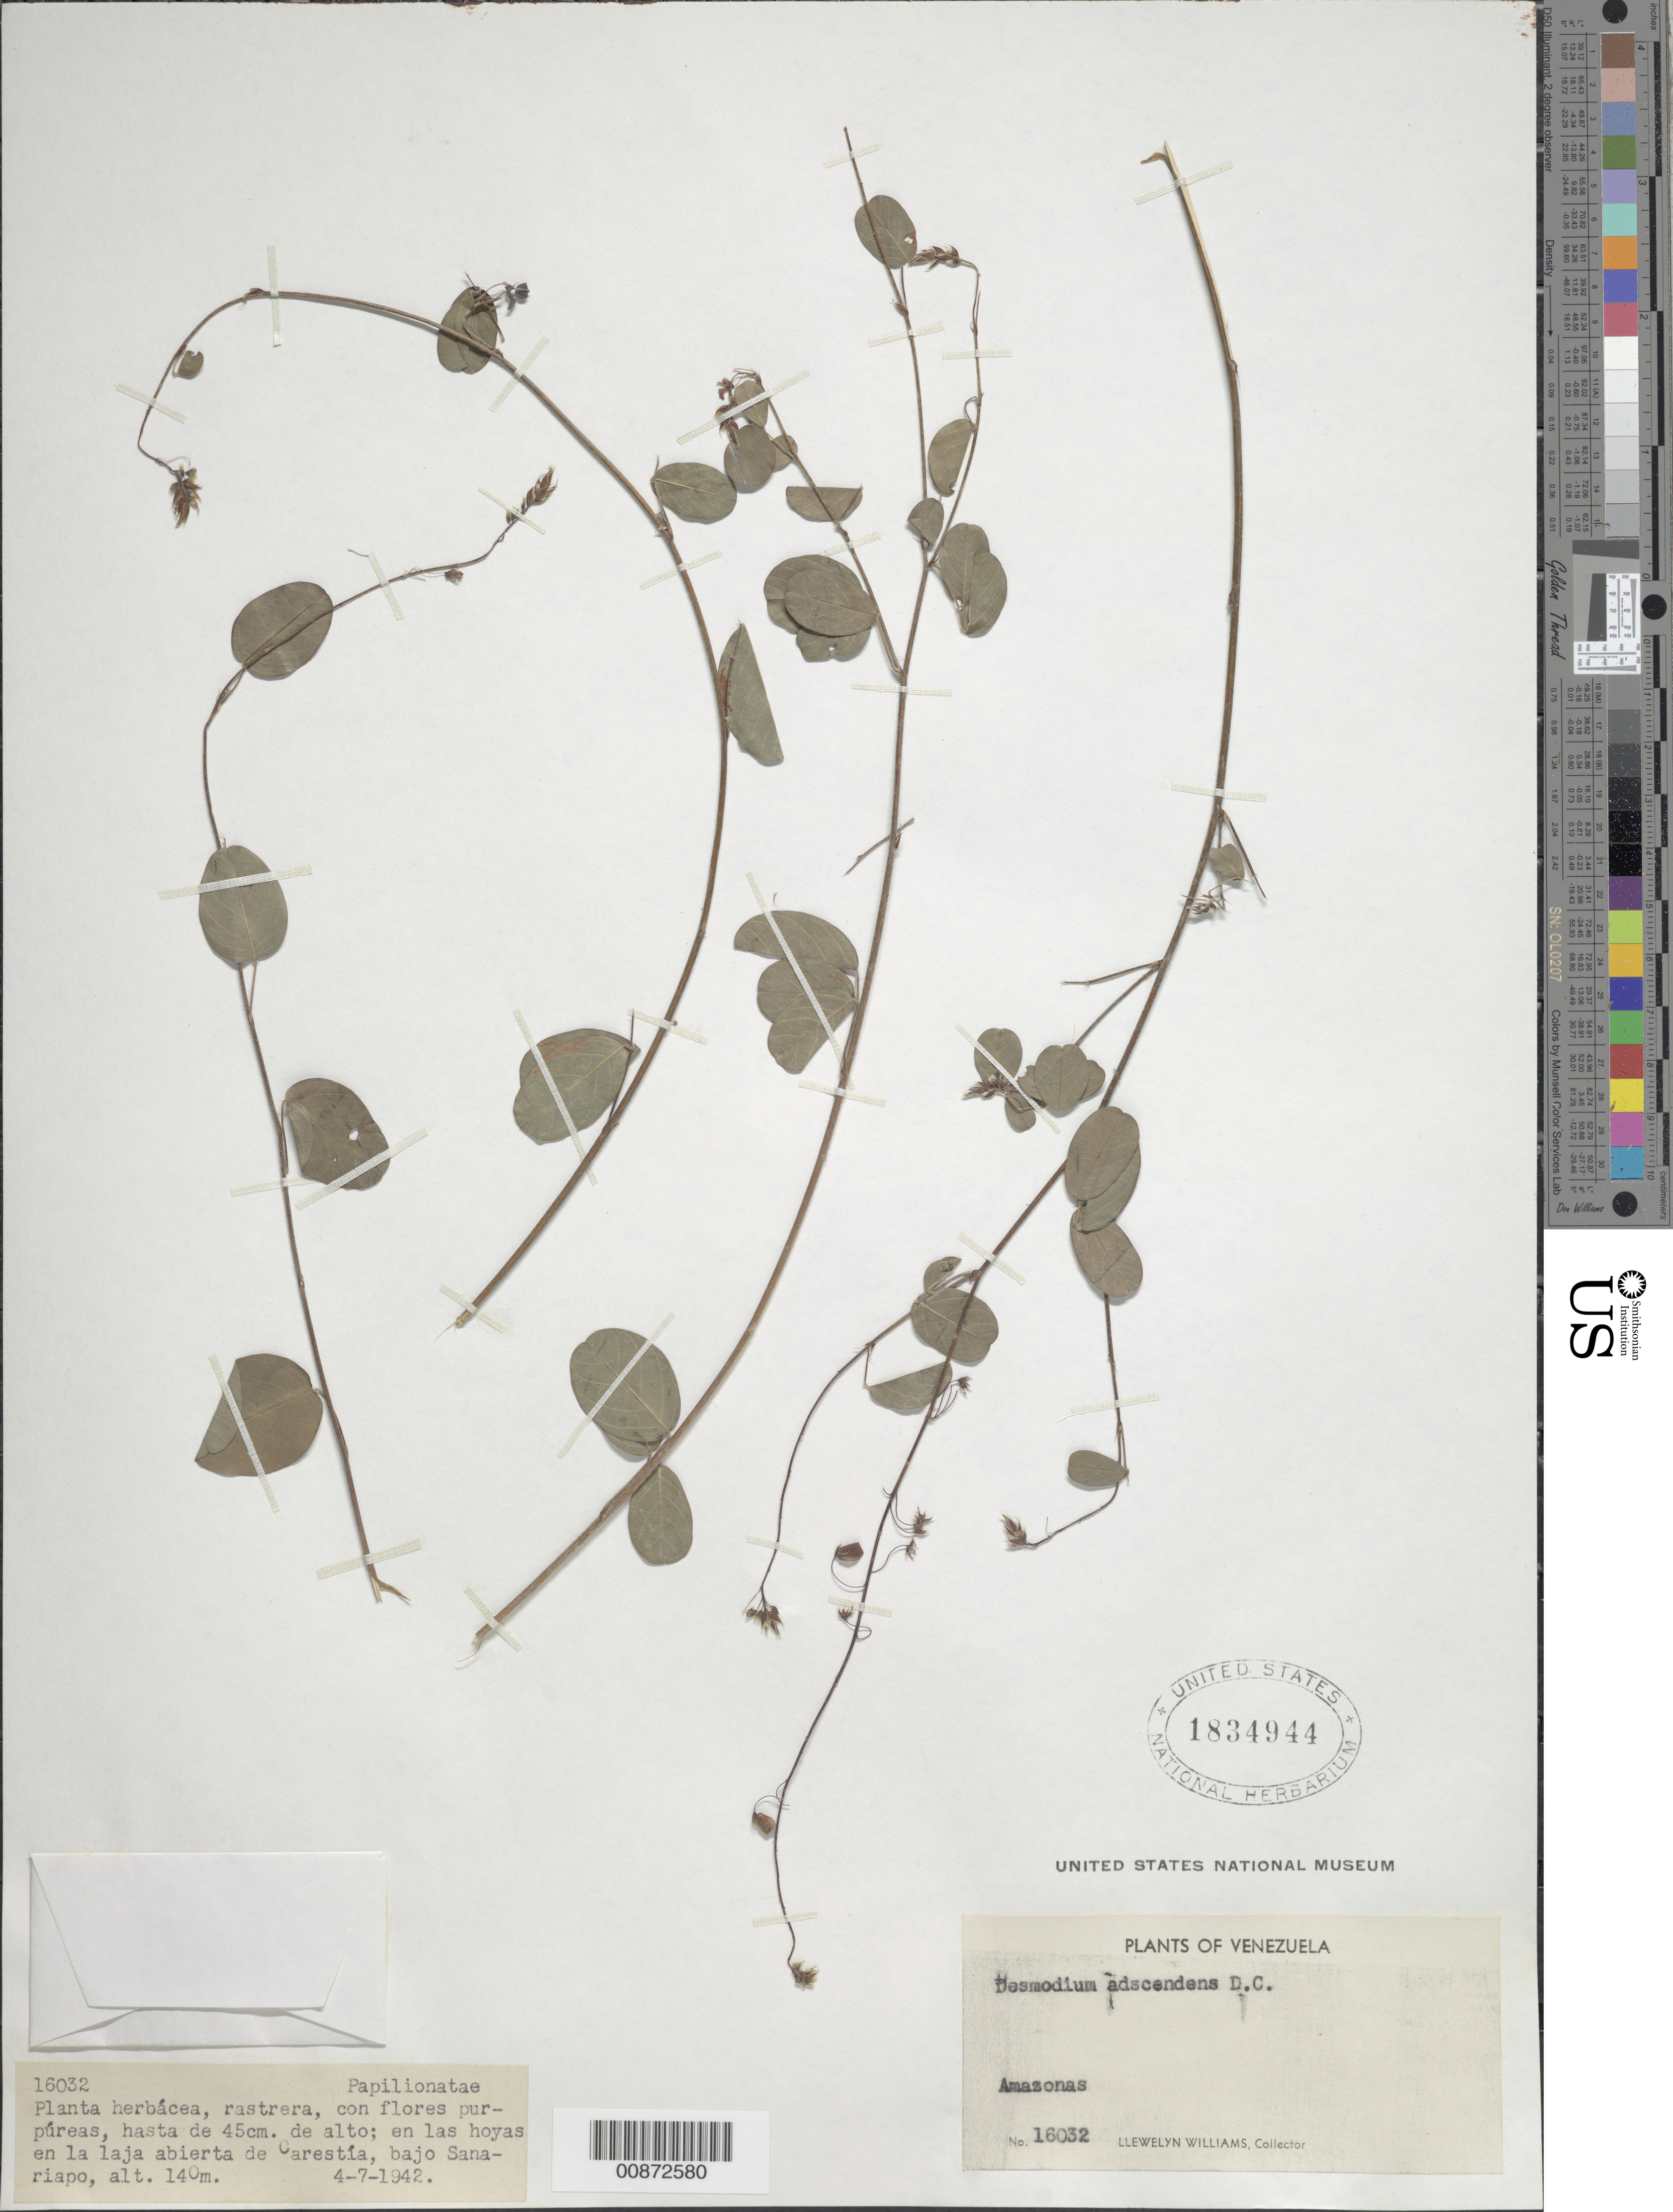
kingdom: Plantae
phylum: Tracheophyta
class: Magnoliopsida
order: Fabales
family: Fabaceae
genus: Grona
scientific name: Grona adscendens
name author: (Sw.) H. Ohashi & K. Ohashi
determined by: Strong, Mark T., (BOT), Smithsonian Institution - National Museum of Natural History (UNITED STATES)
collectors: Ll. Williams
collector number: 16032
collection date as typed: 4-Jul-42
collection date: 1942-07-04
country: Venezuela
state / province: Amazonas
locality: Carestia, bajo Sanariapo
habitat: Hoyas en la laja abierta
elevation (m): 140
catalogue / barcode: US 1834944